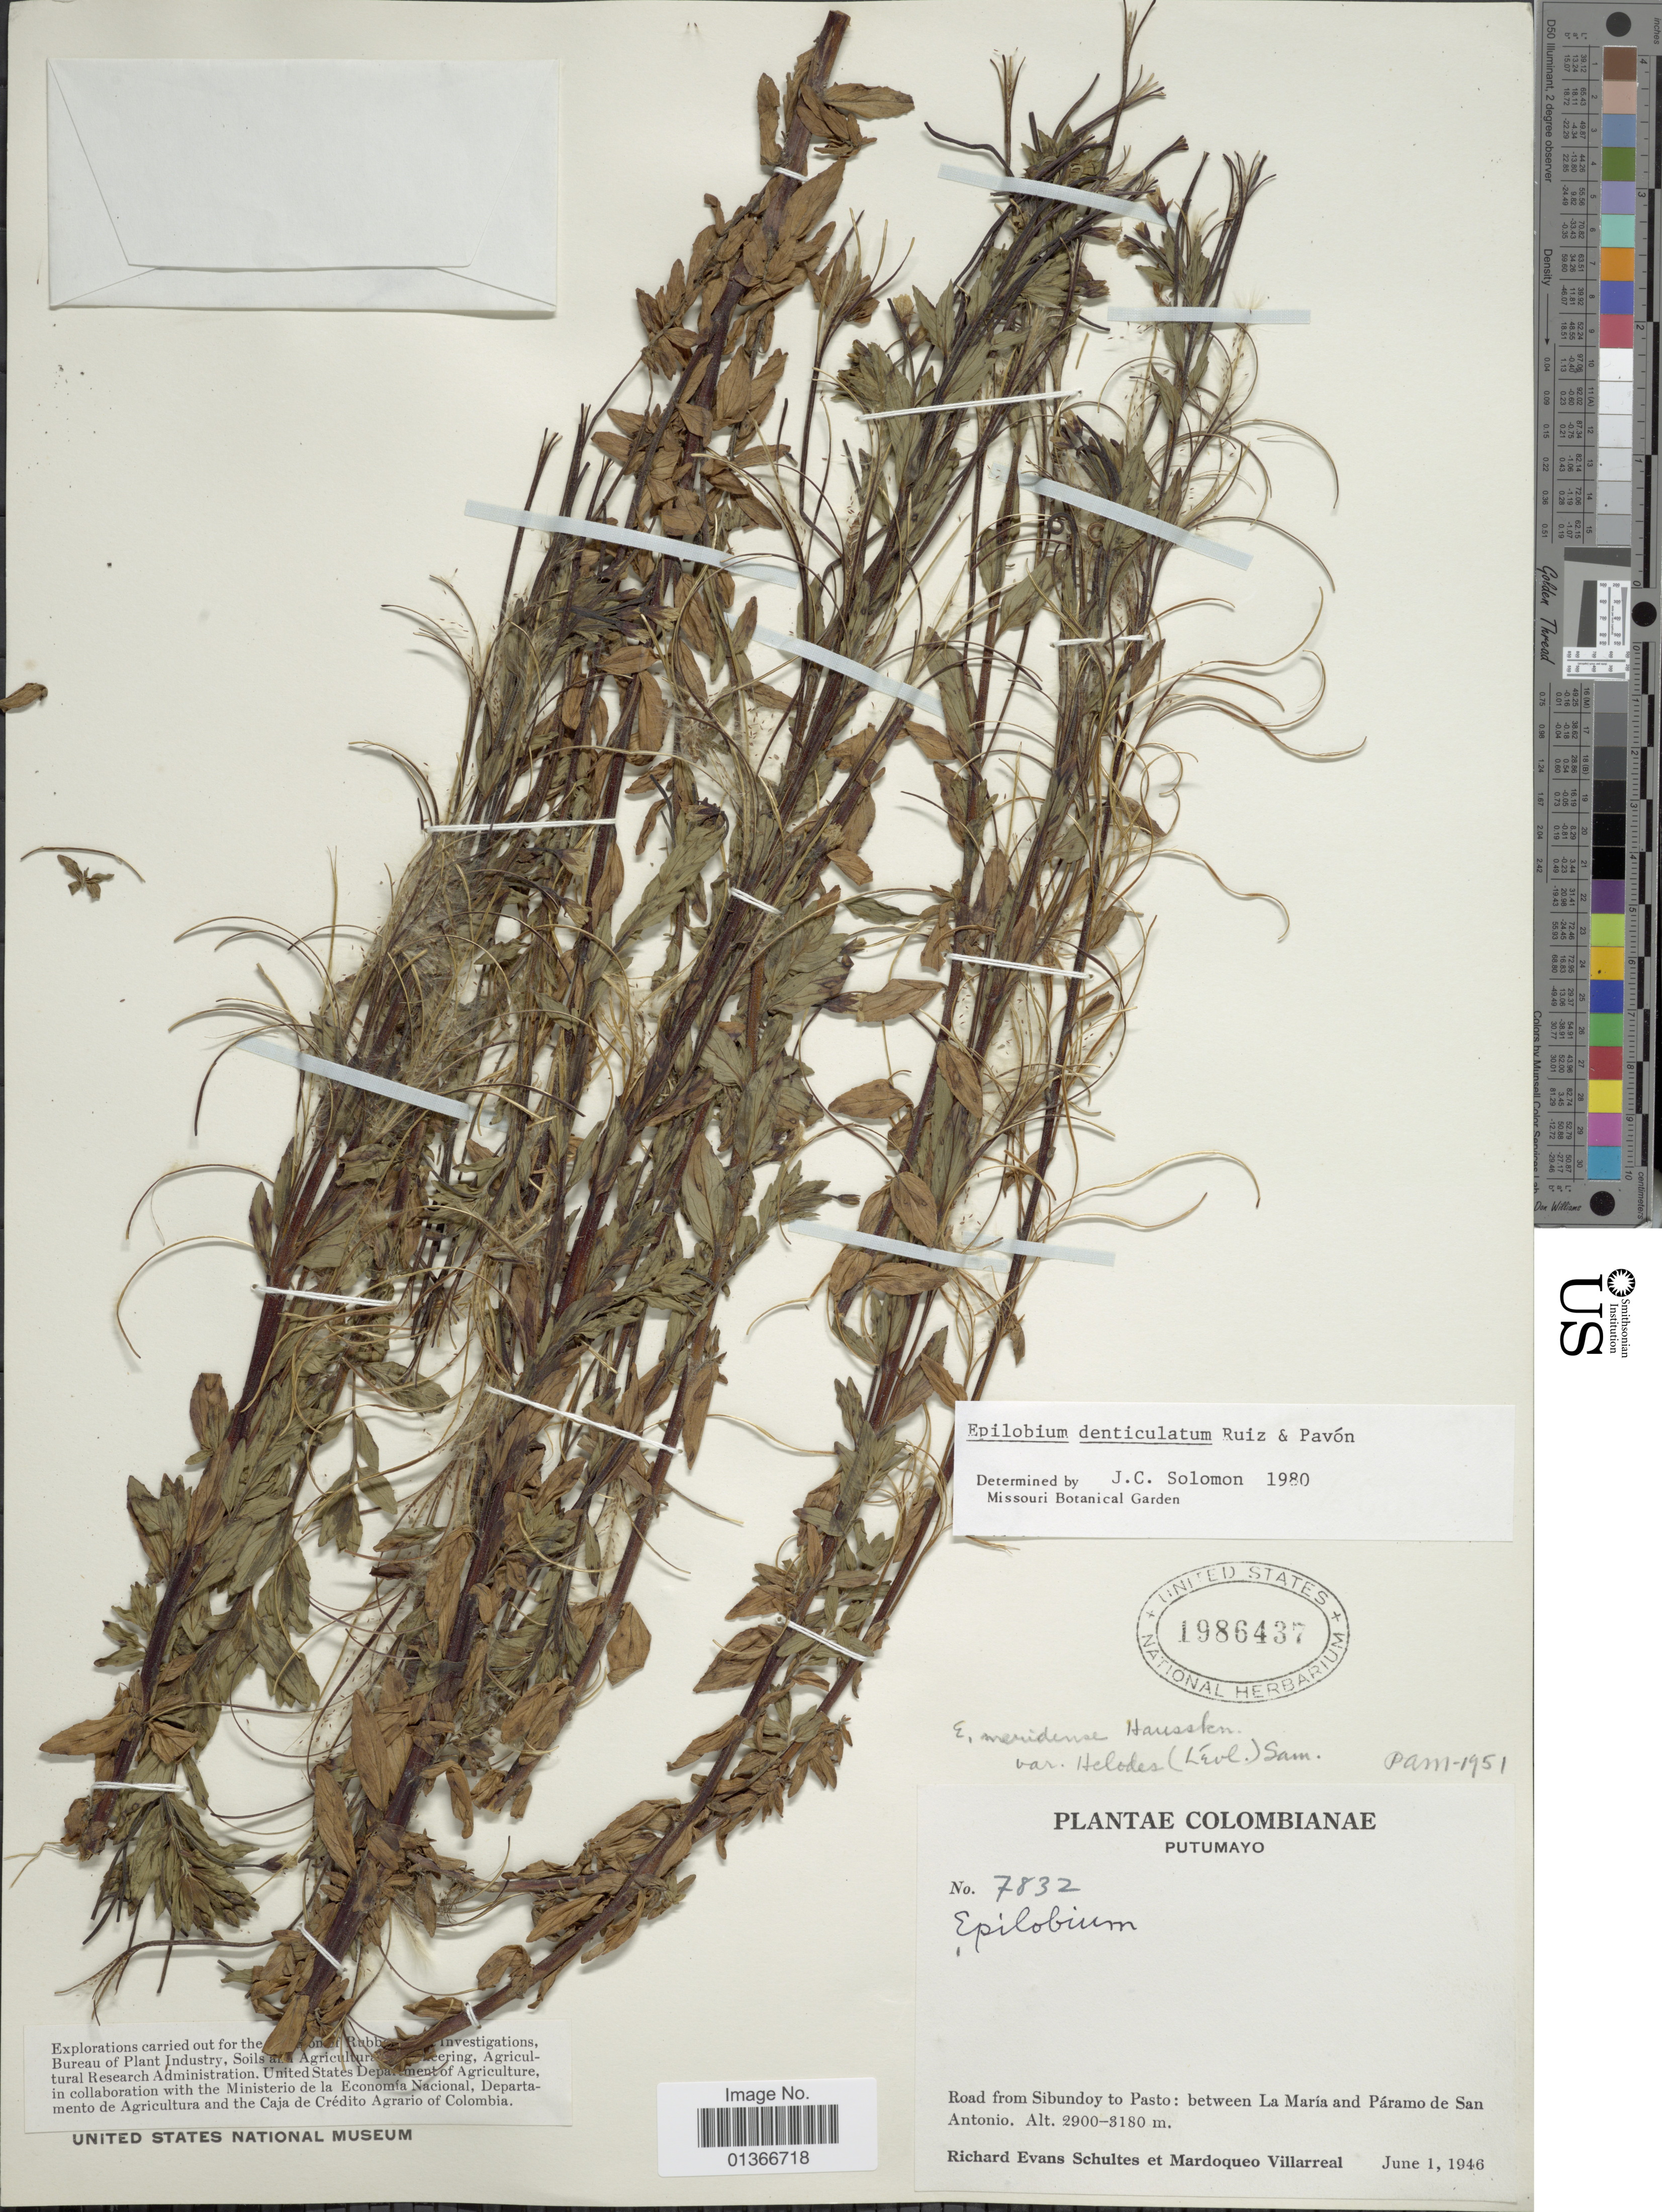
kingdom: Plantae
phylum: Tracheophyta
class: Magnoliopsida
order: Myrtales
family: Onagraceae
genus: Epilobium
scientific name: Epilobium denticulatum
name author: Ruiz & Pav.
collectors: R. E. Schultes & M. Villarreal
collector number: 7832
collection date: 1946-06-01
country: Colombia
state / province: Putumayo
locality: Road from Sibundoy to Pasto: between La María and Páramo de San Antonio.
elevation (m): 2900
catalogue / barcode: US 1986437